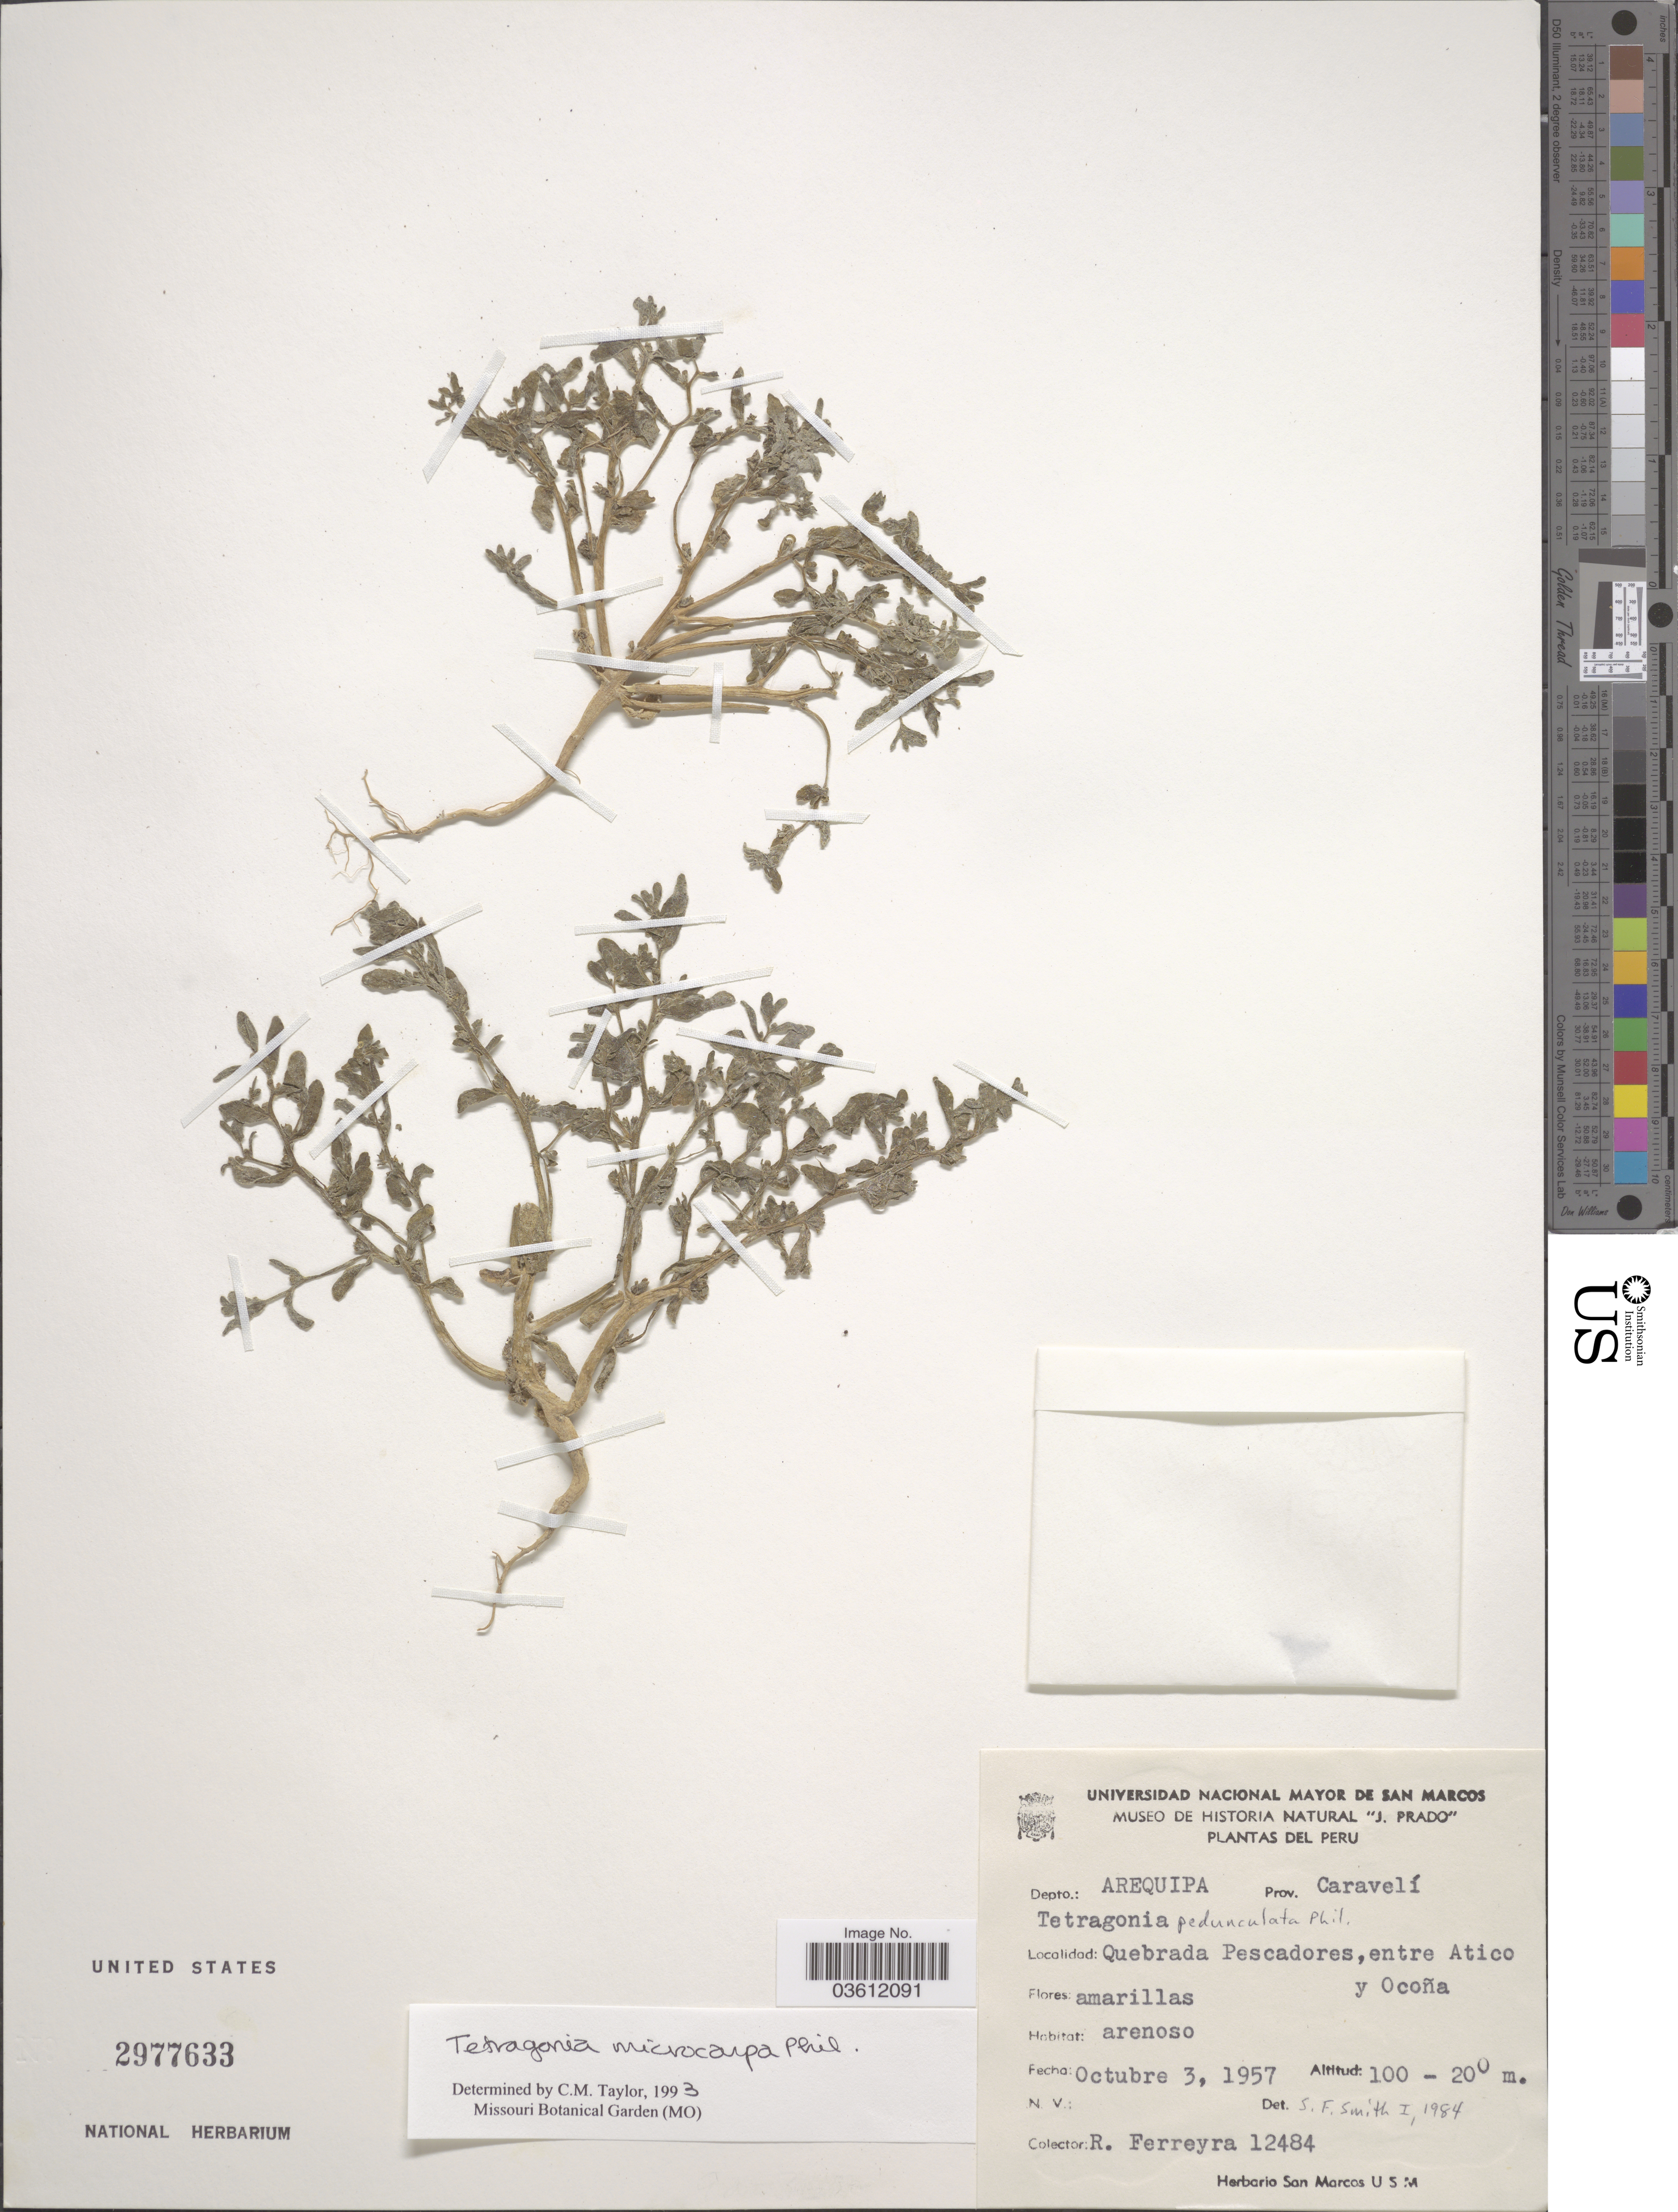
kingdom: Plantae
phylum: Tracheophyta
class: Magnoliopsida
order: Caryophyllales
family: Aizoaceae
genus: Tetragonia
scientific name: Tetragonia microcarpa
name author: Phil.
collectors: R. A. Ferreyra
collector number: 12484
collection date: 1957-10-03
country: Peru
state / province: Arequipa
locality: Depto.: Arequipa. Prov. Caravelí. Quebrada Pescadores, entre Atico y Ocoña.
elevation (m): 100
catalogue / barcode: US 2977633